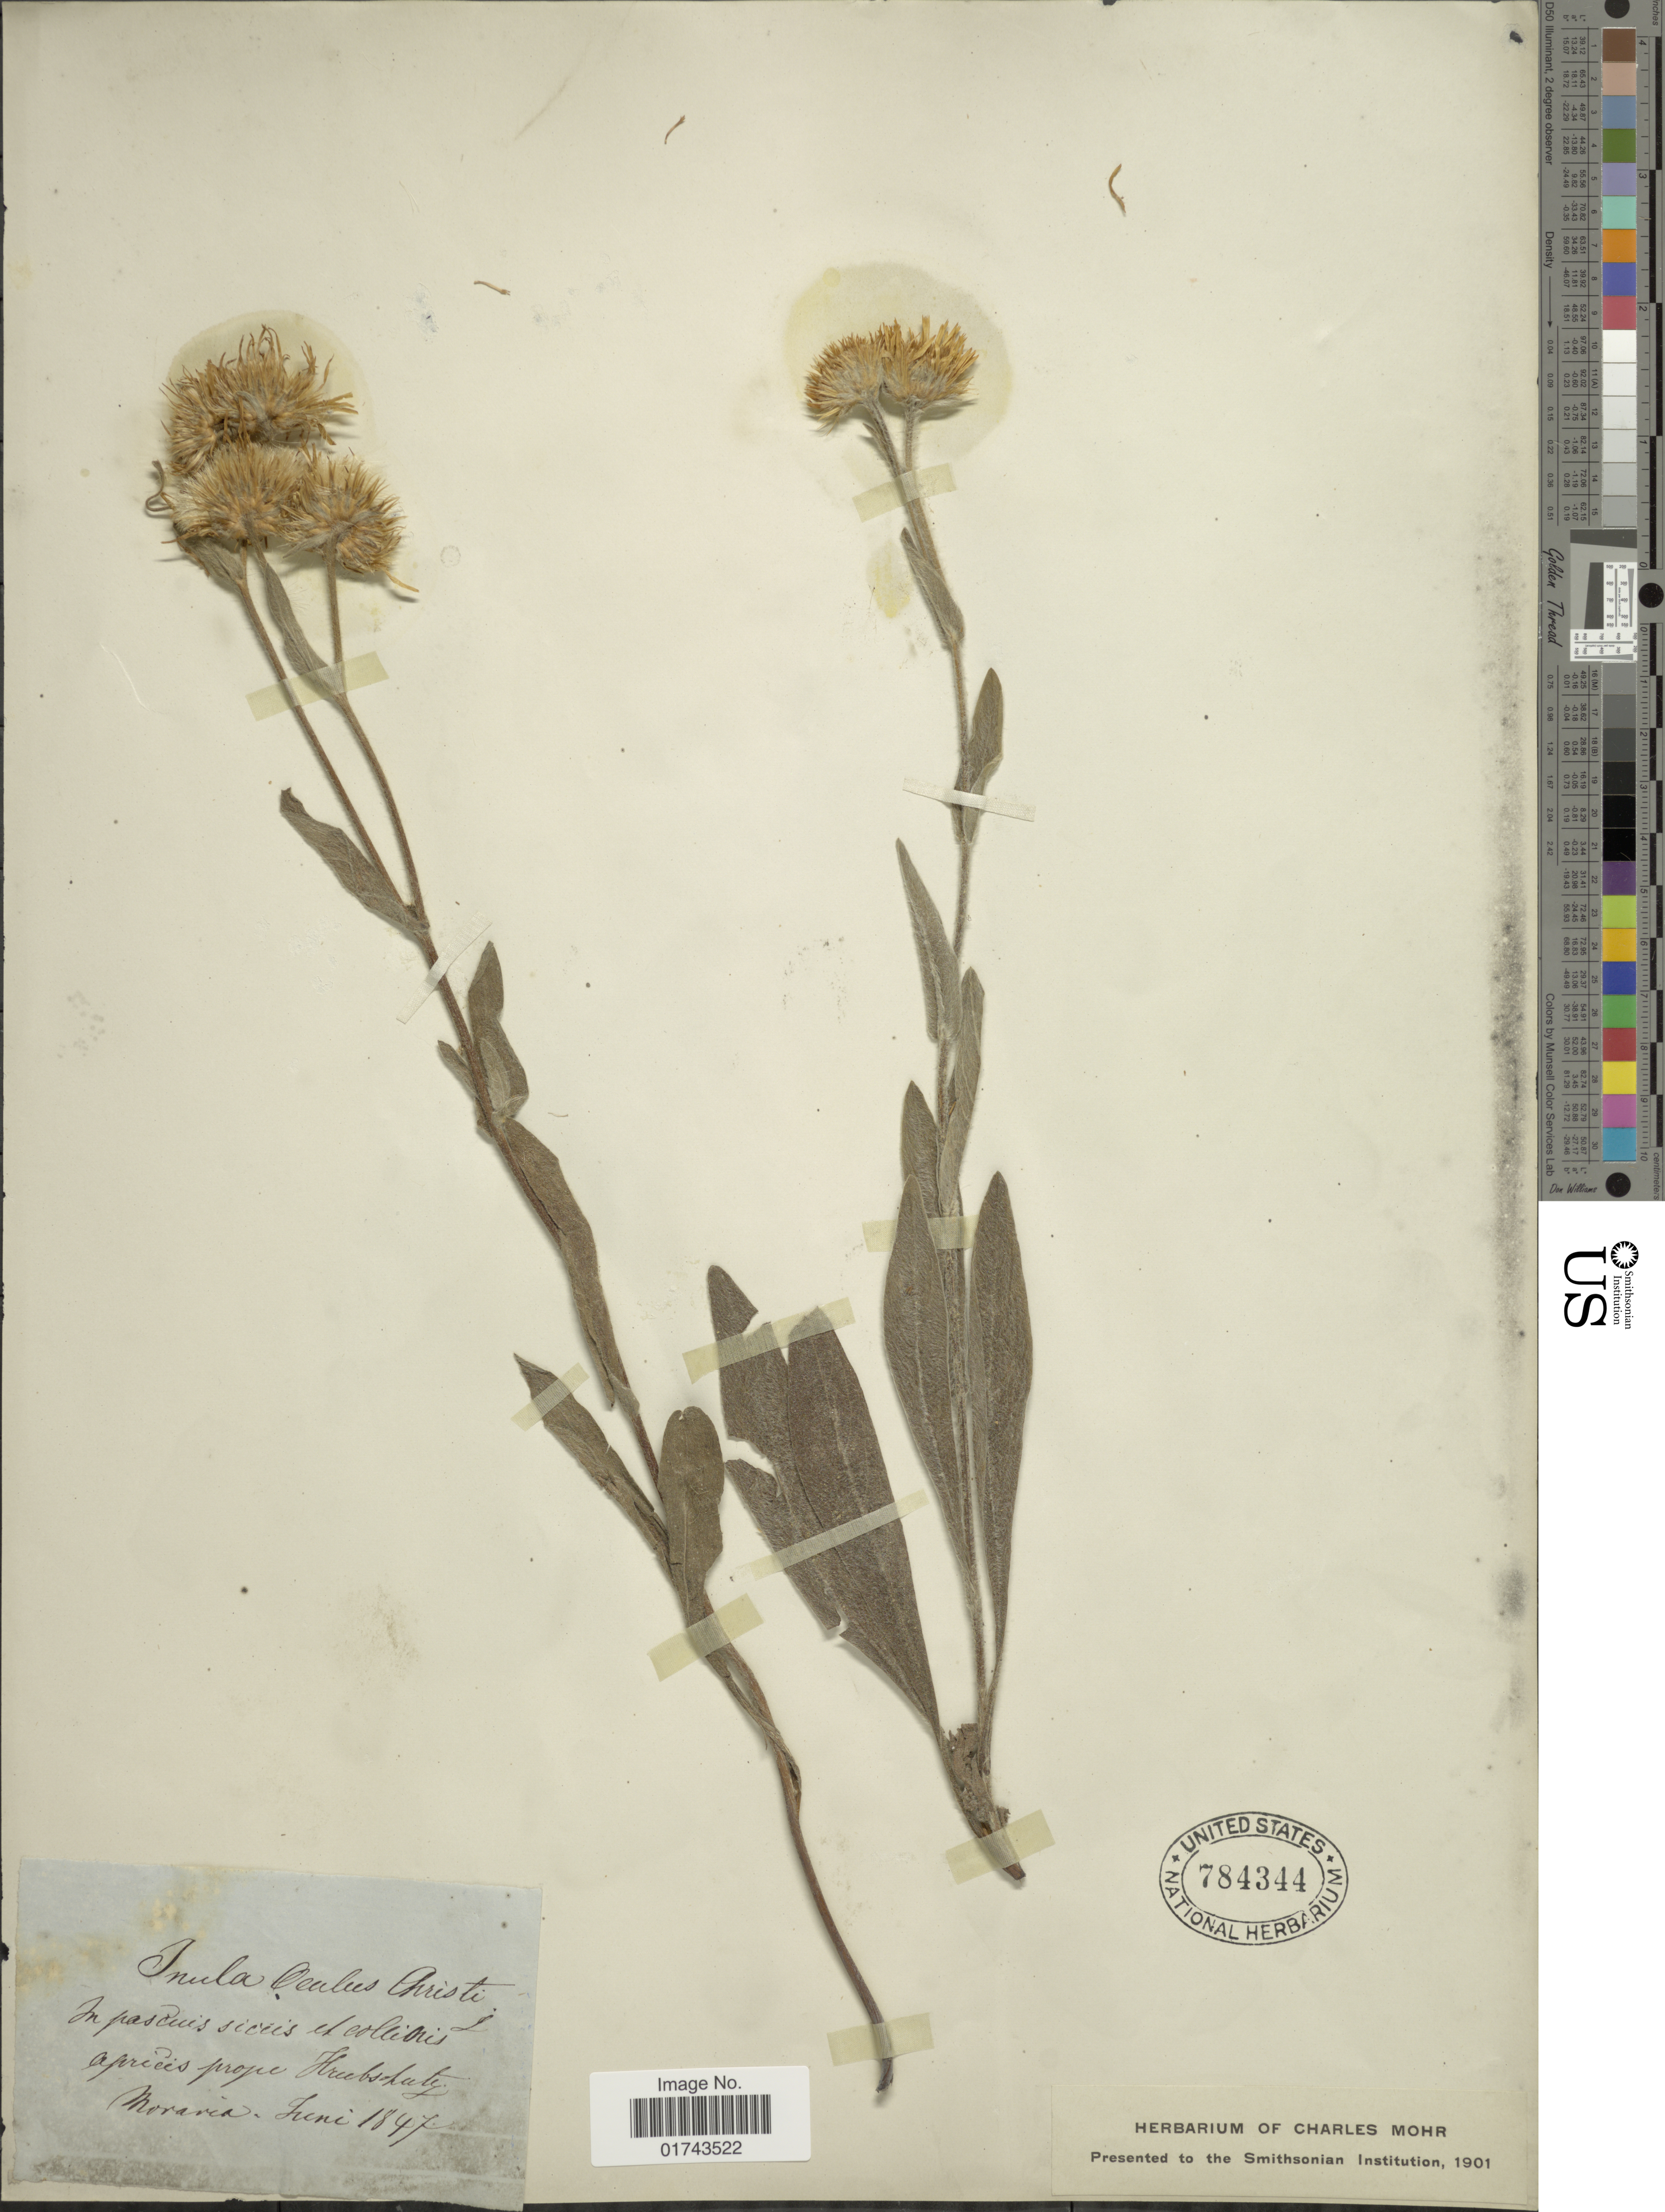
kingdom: Plantae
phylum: Tracheophyta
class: Magnoliopsida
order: Asterales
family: Asteraceae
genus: Inula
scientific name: Inula acaulis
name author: Schott & Kotschy ex Boiss.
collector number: s,n,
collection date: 1847-06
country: Czechia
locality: In pascuis siccis el collimis aprices prope Hryubskute, Moravia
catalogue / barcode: US 784344